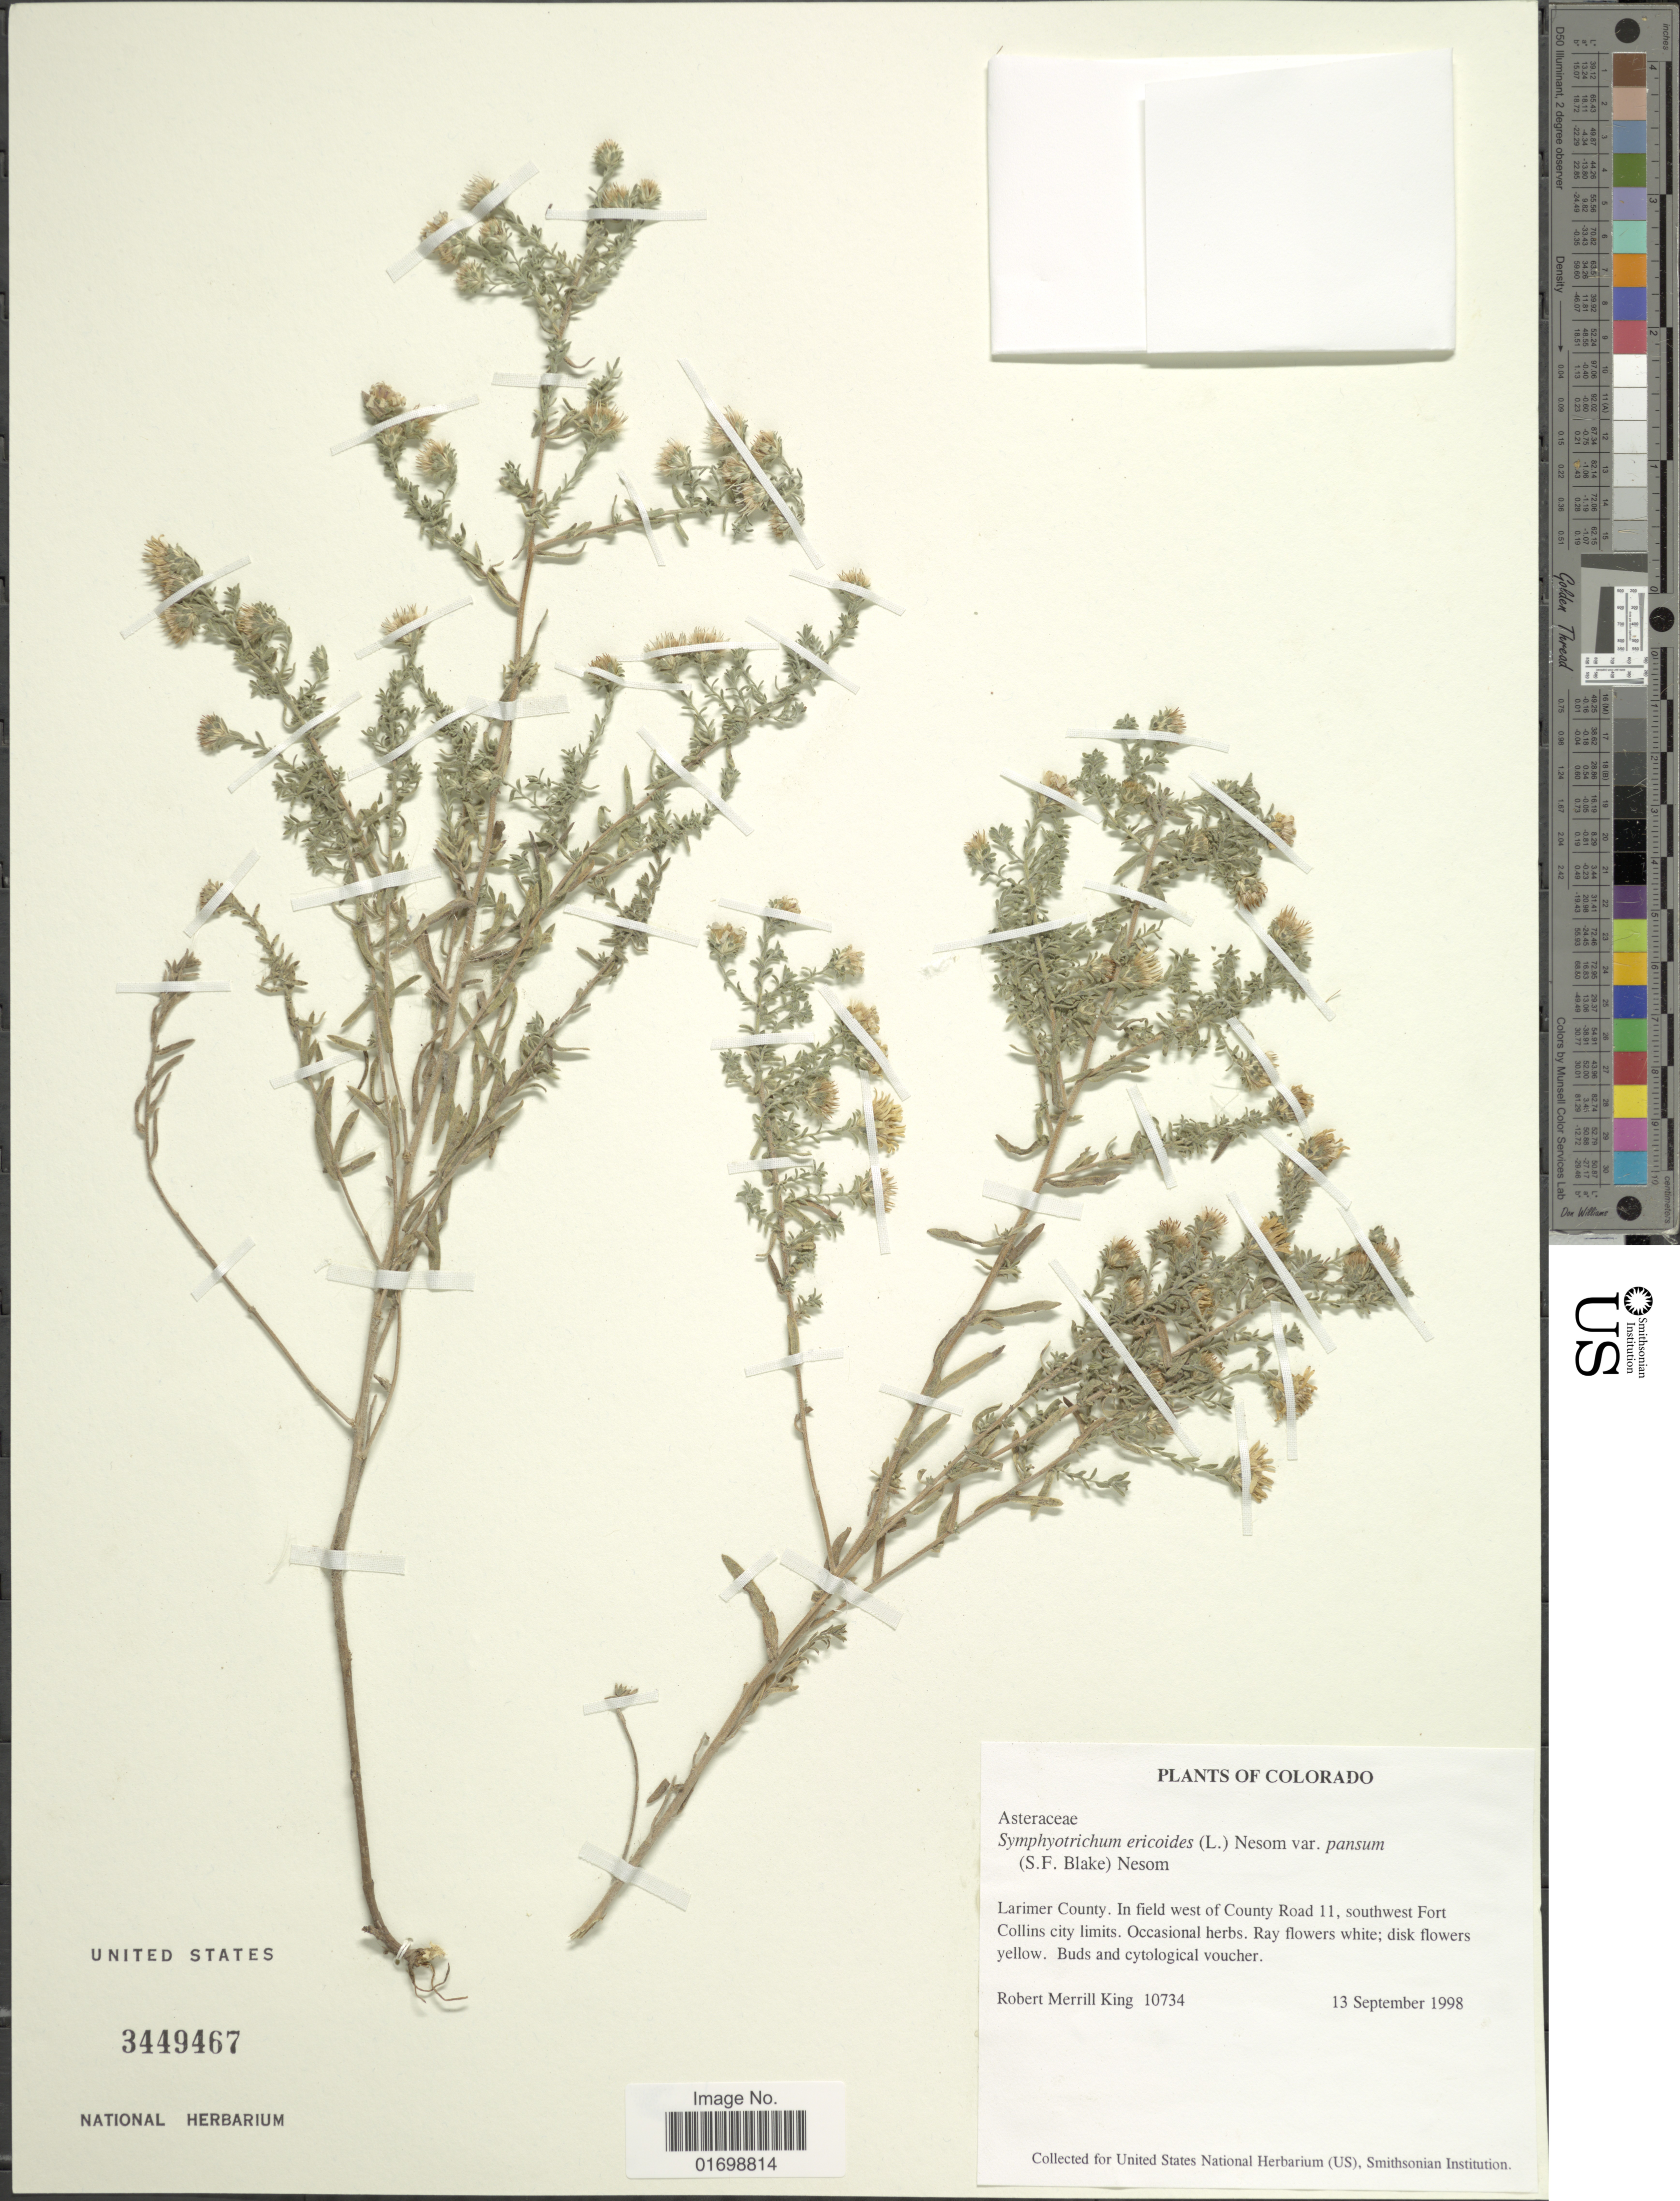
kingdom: Plantae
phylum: Tracheophyta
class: Magnoliopsida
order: Asterales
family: Asteraceae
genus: Symphyotrichum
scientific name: Symphyotrichum ericoides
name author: (L.) G.L. Nesom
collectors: R. M. King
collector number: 10734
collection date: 1998-09-13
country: United States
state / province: Colorado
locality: Larimer County, in field west of County Road 11, southwest Fort Collins city limits.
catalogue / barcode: US 3449467